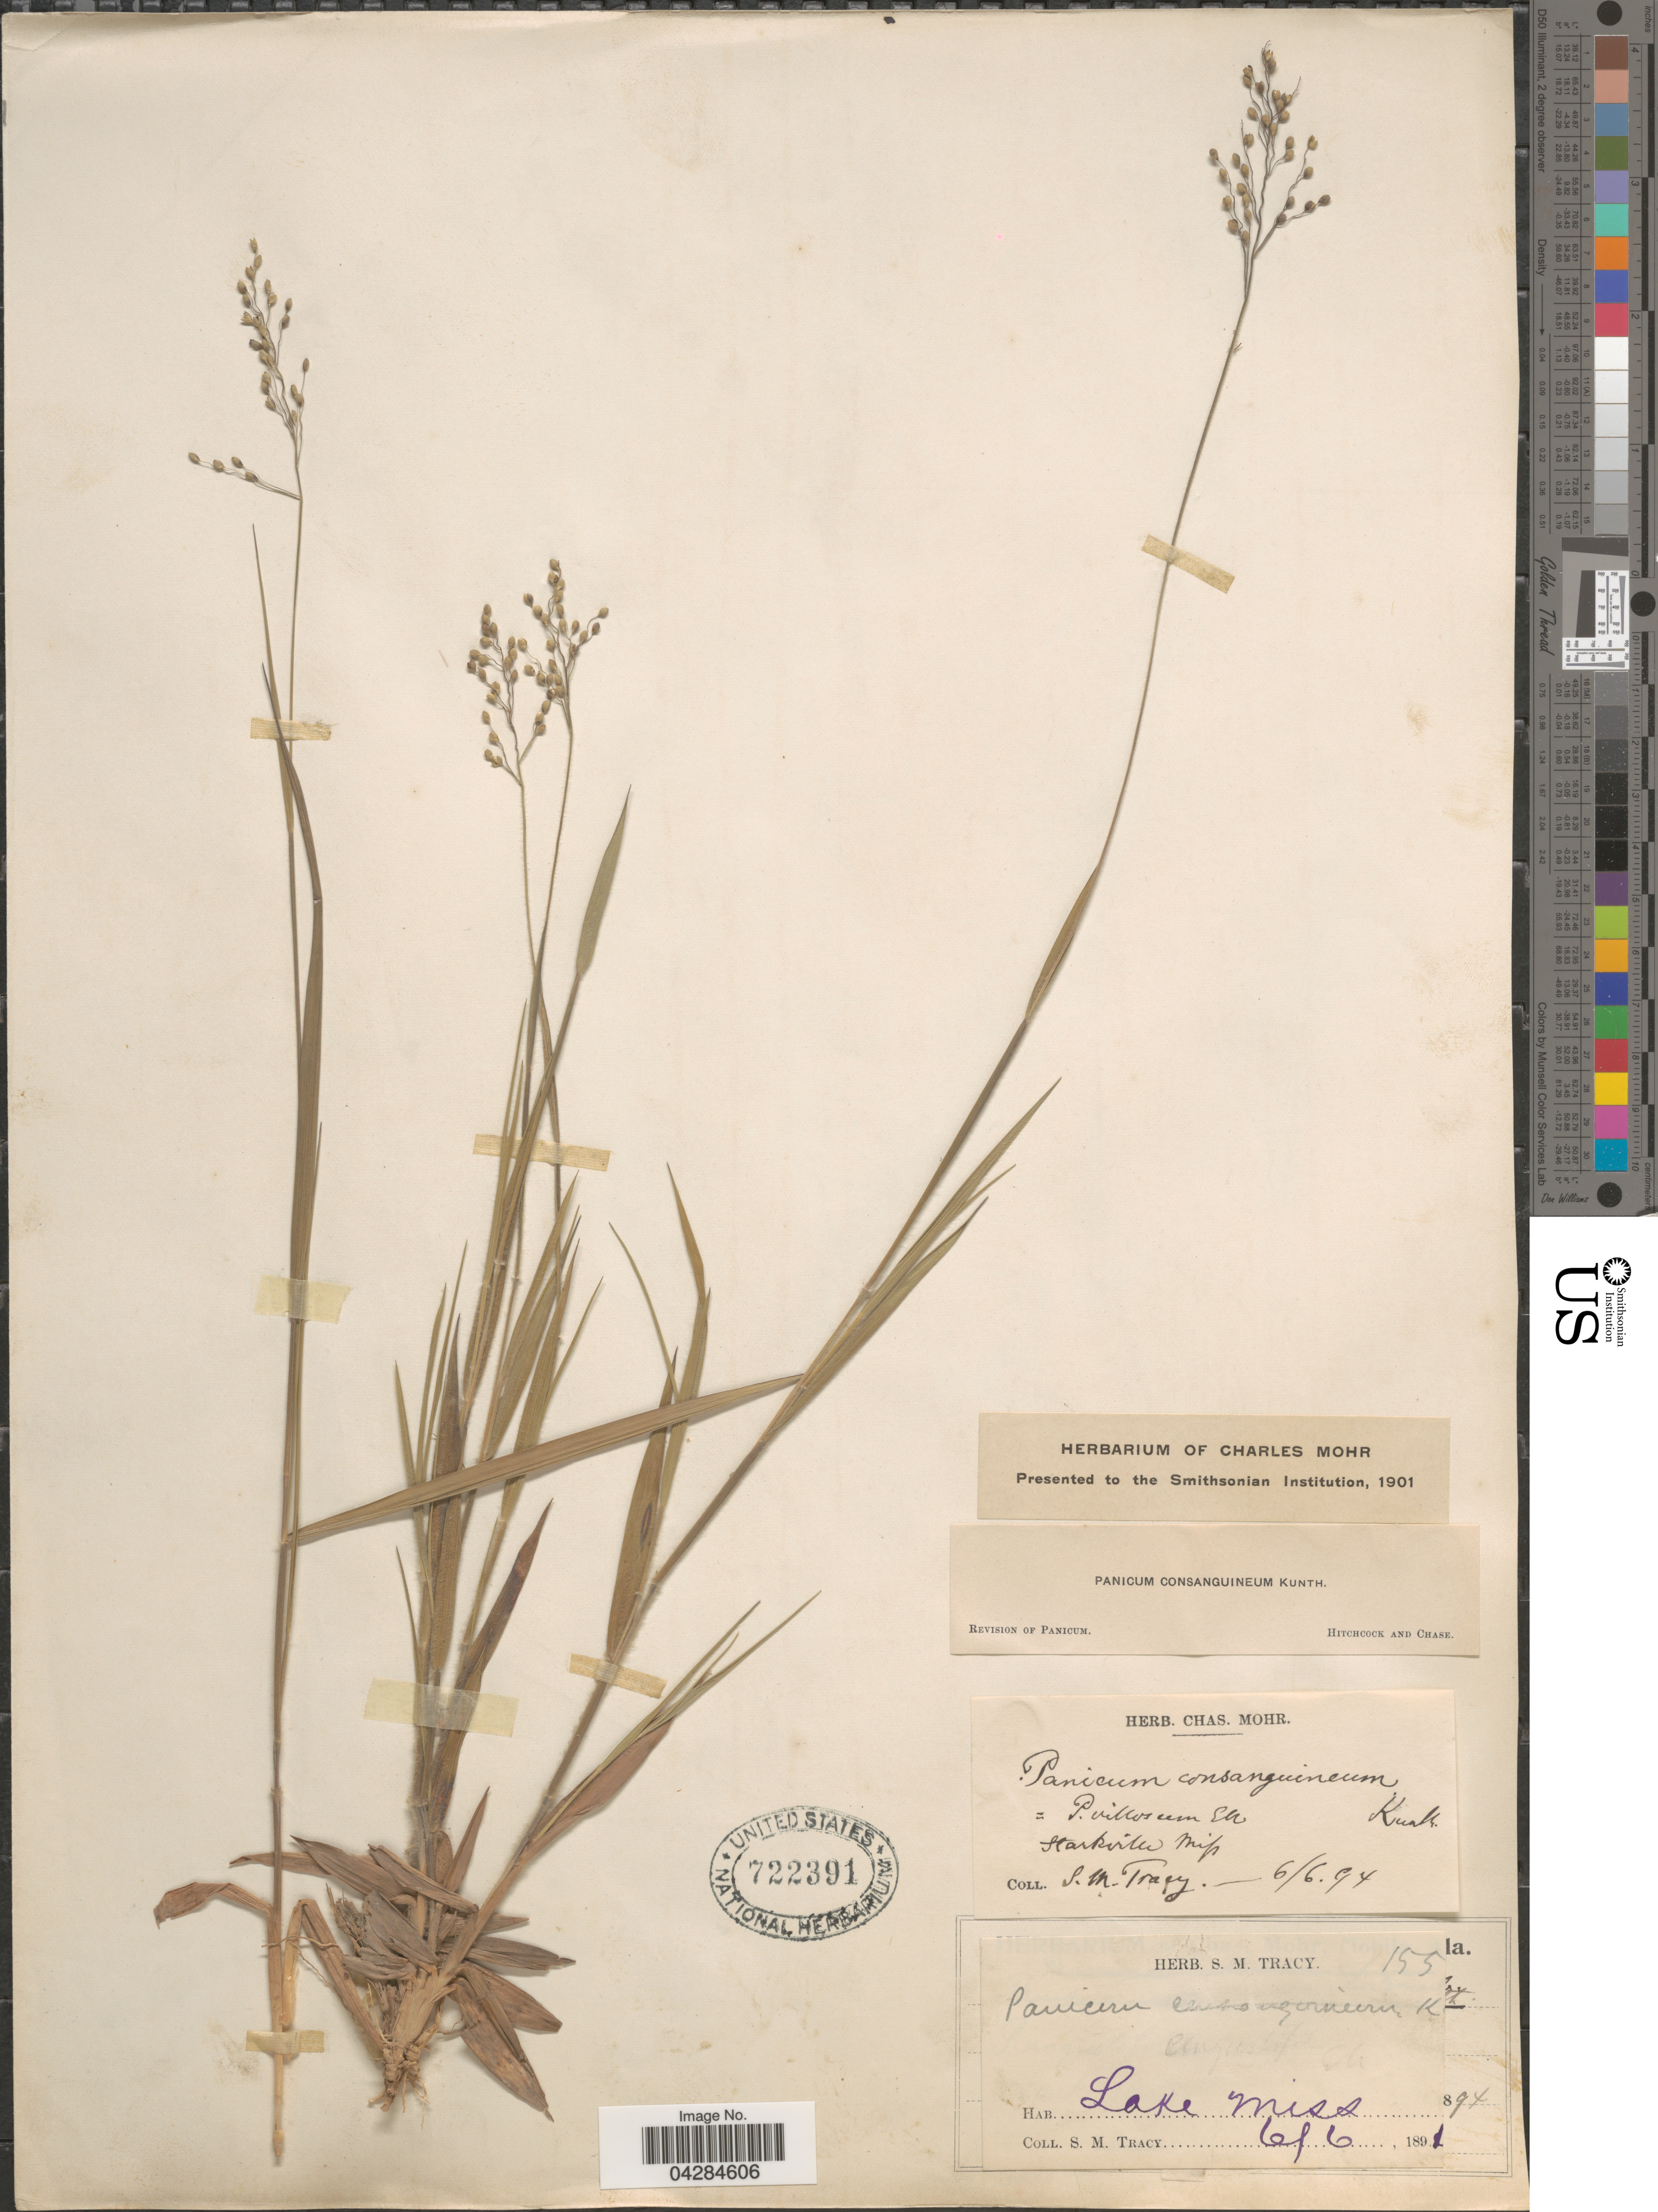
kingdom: Plantae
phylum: Tracheophyta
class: Liliopsida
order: Poales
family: Poaceae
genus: Dichanthelium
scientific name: Dichanthelium ovale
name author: (Elliott) Gould & C.A. Clark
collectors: S. M. Tracy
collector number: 155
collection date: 1891-06-06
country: United States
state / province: Mississippi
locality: Lake Miss.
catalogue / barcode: US 722391